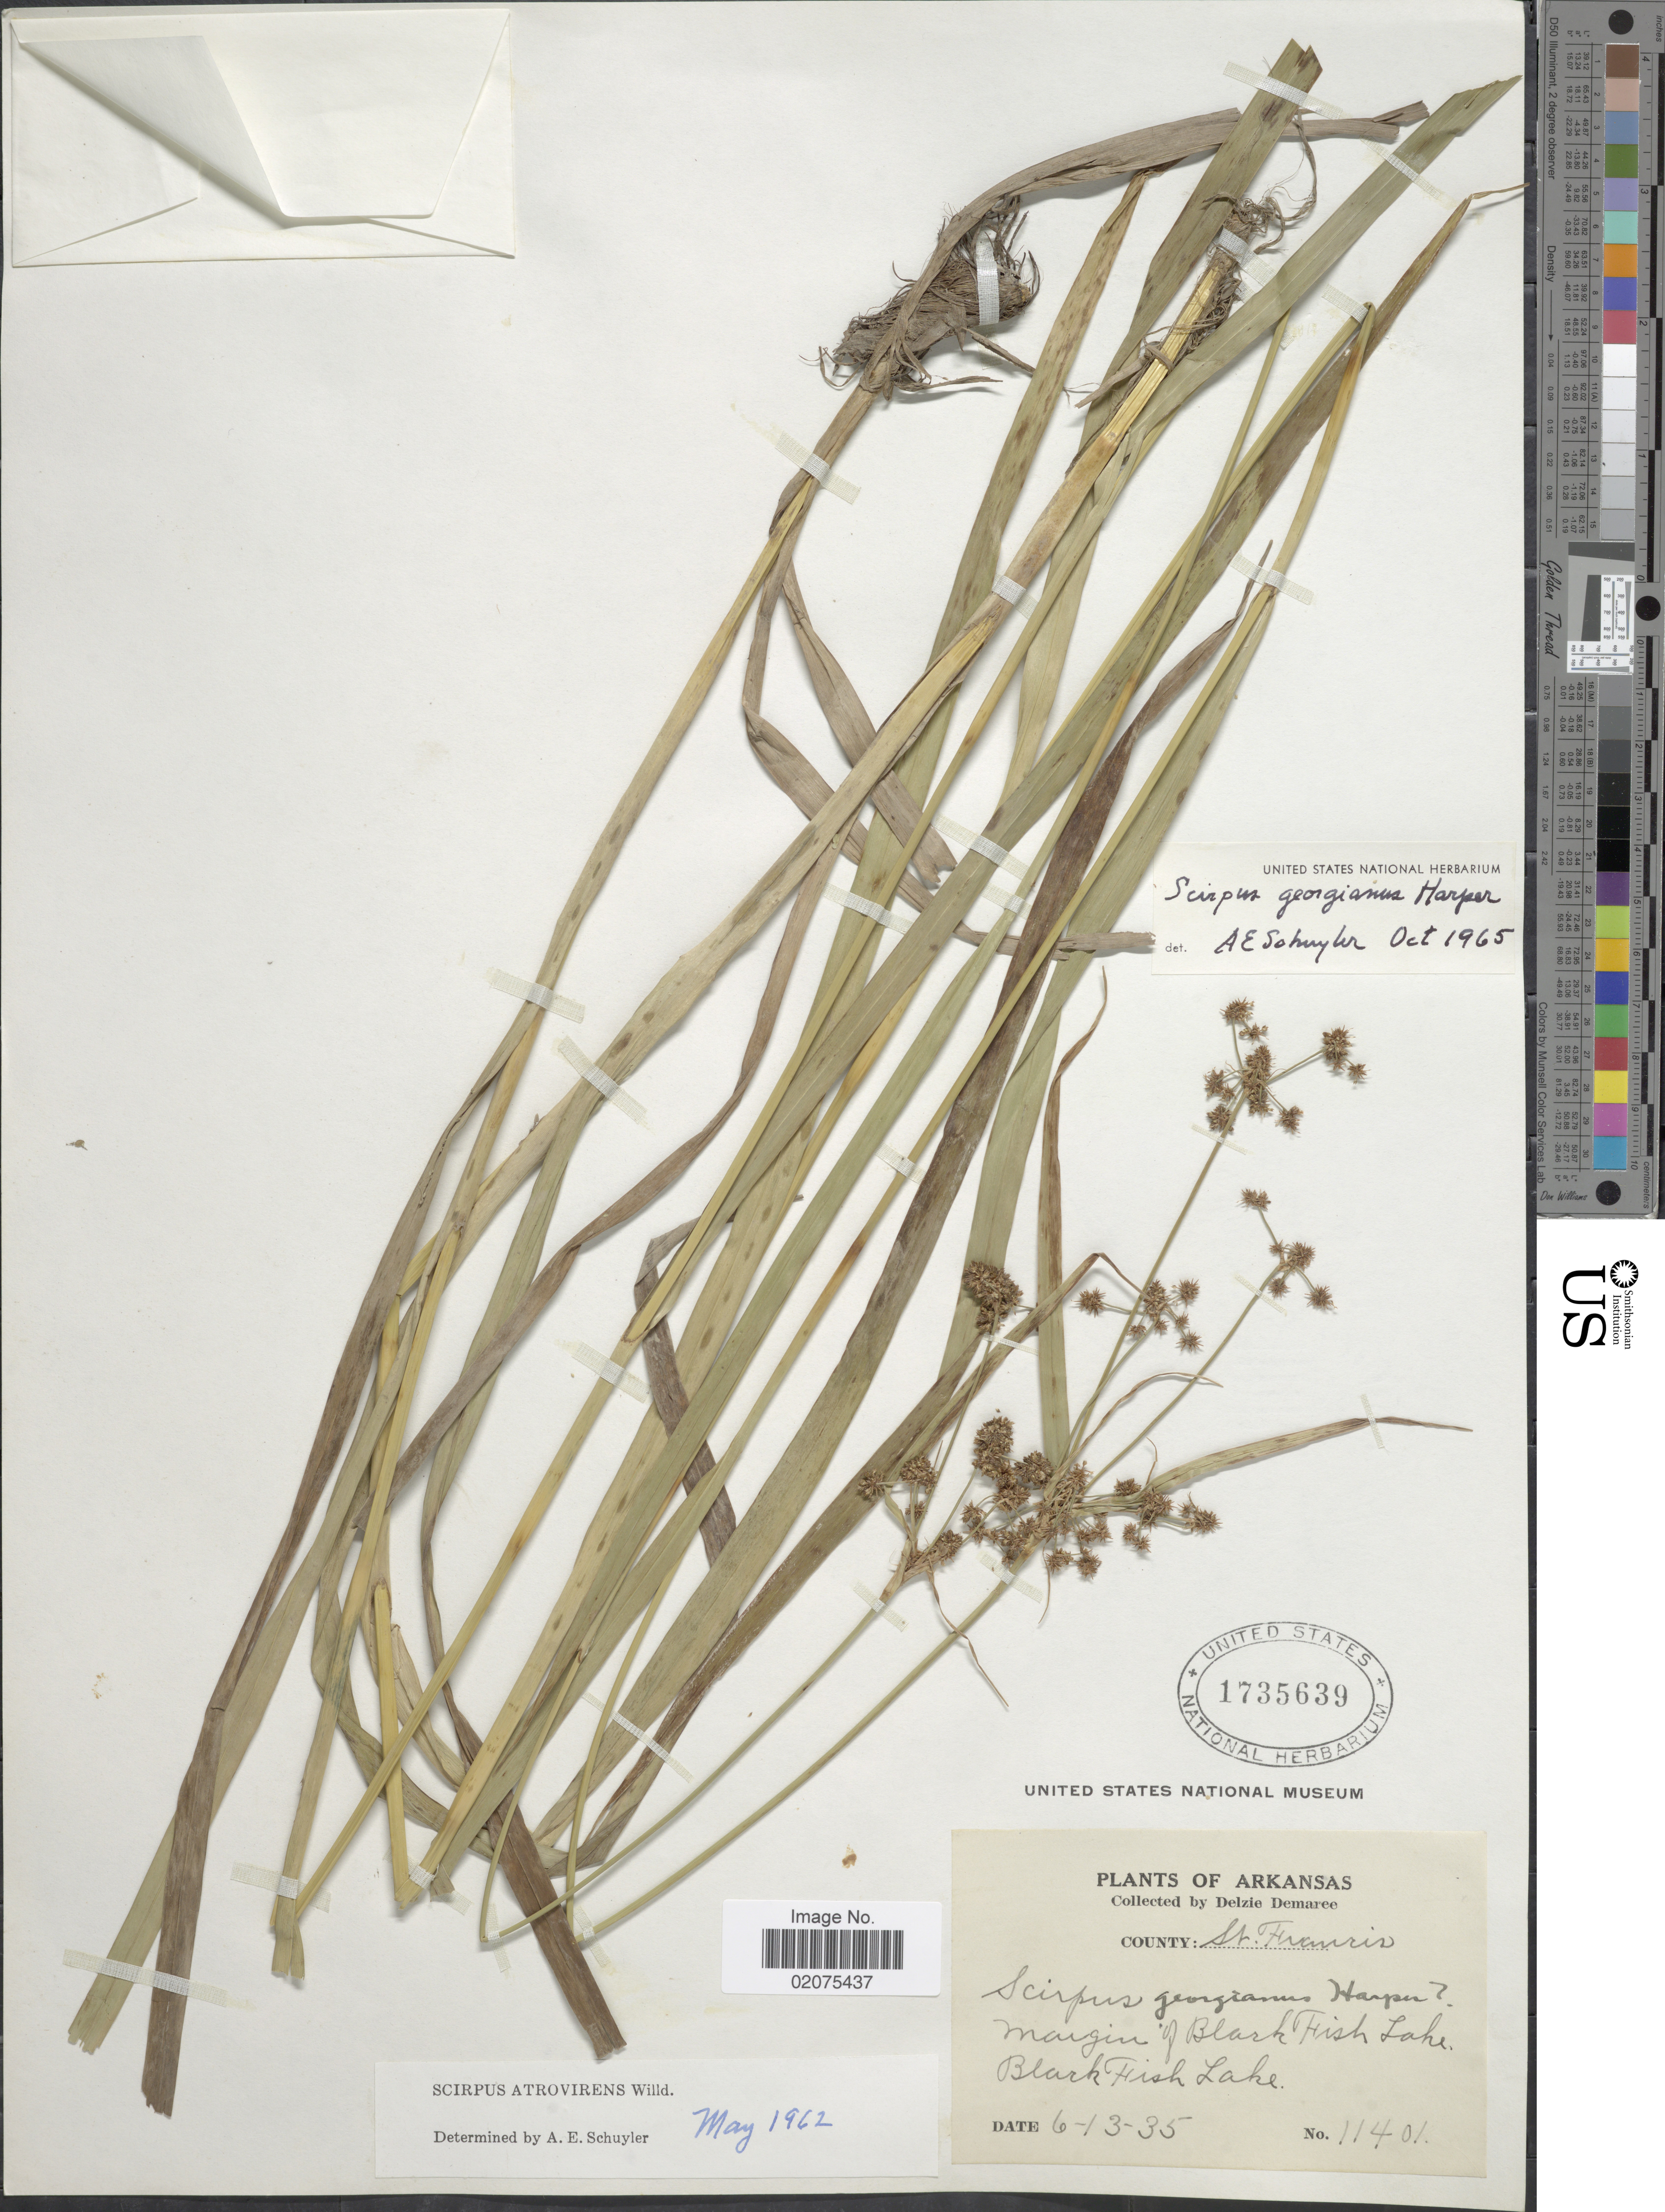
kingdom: Plantae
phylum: Tracheophyta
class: Liliopsida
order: Poales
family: Cyperaceae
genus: Scirpus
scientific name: Scirpus georgianus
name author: R.M. Harper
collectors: D. Demaree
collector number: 11401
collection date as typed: Transcribed d/m/y: 13/6/35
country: United States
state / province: Arkansas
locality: County: St. Francis. Margim of Black Fish Lake. Black Fish Lake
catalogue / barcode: US 1735639